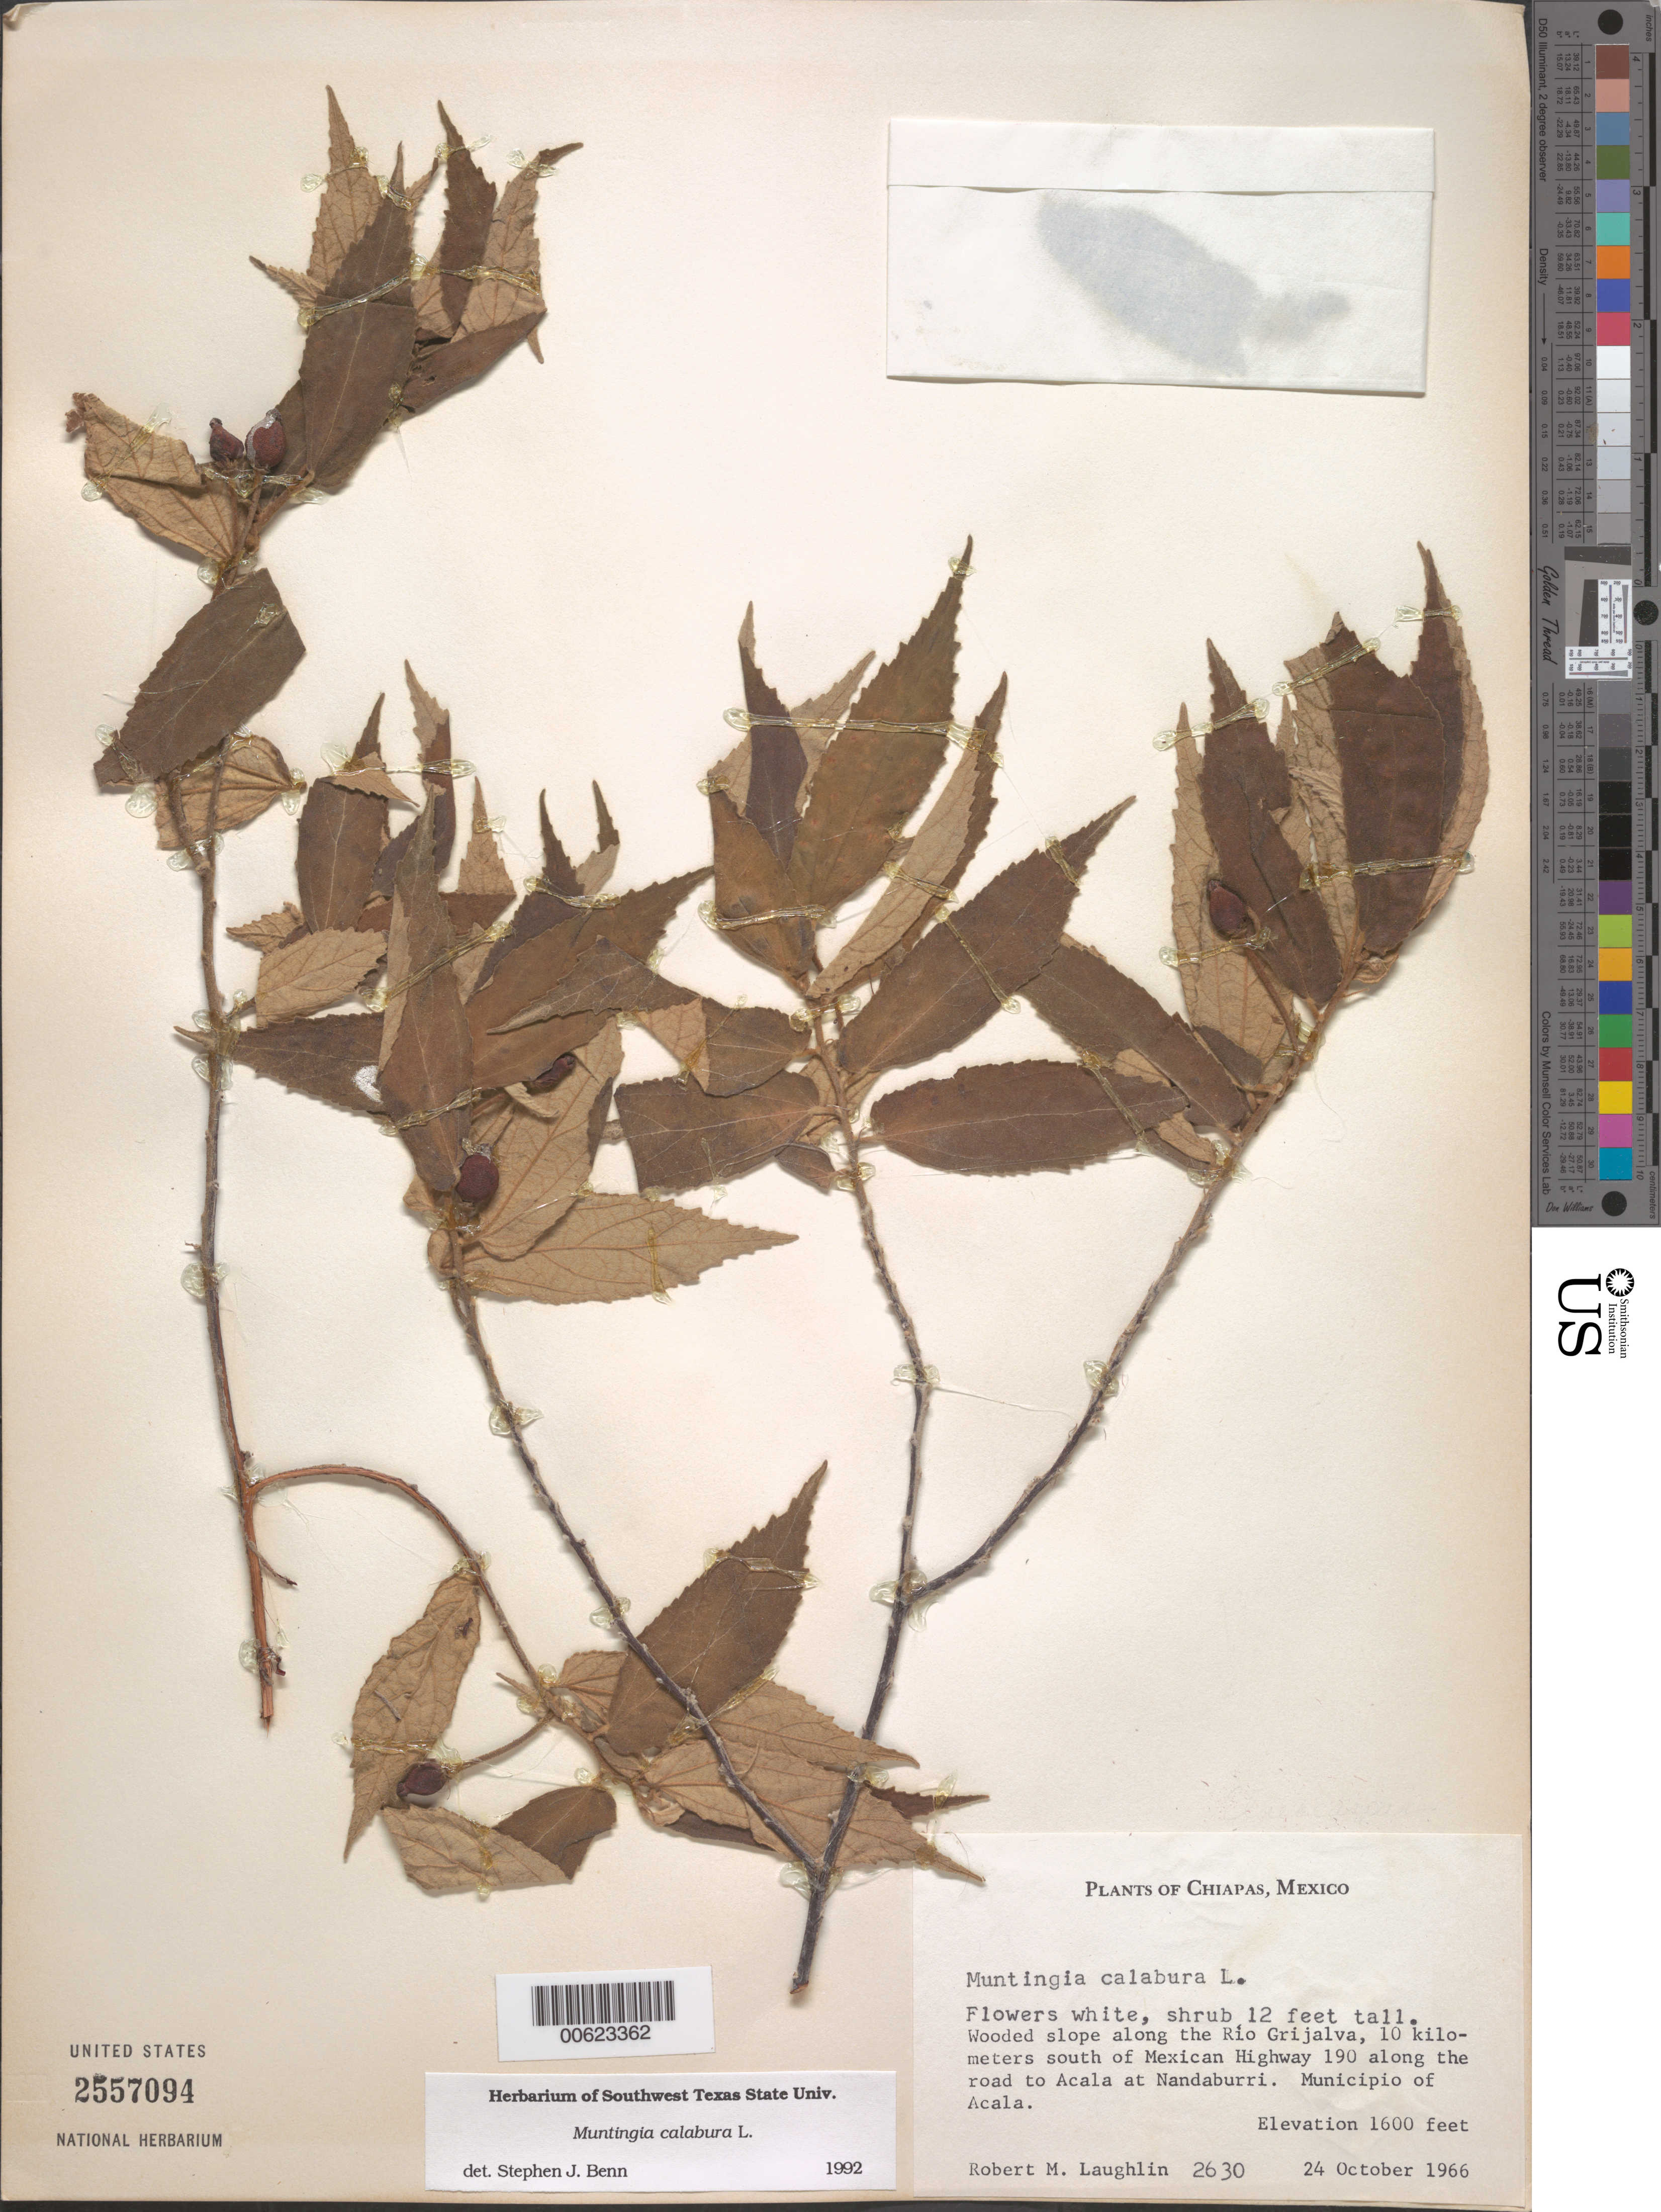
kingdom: Plantae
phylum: Tracheophyta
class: Magnoliopsida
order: Malvales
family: Muntingiaceae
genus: Muntingia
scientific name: Muntingia calabura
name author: L.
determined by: Benn, S. J.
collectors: R. M. Laughlin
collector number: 2630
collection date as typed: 24 Oct 1966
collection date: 1966-10-24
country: Mexico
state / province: Chiapas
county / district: Acala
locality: Along the Río Grijalva, 10 km S of Mexican Hwy 190 along the road to Acala at Nandaburri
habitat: Wooded slope.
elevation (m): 488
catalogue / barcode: US 2557094